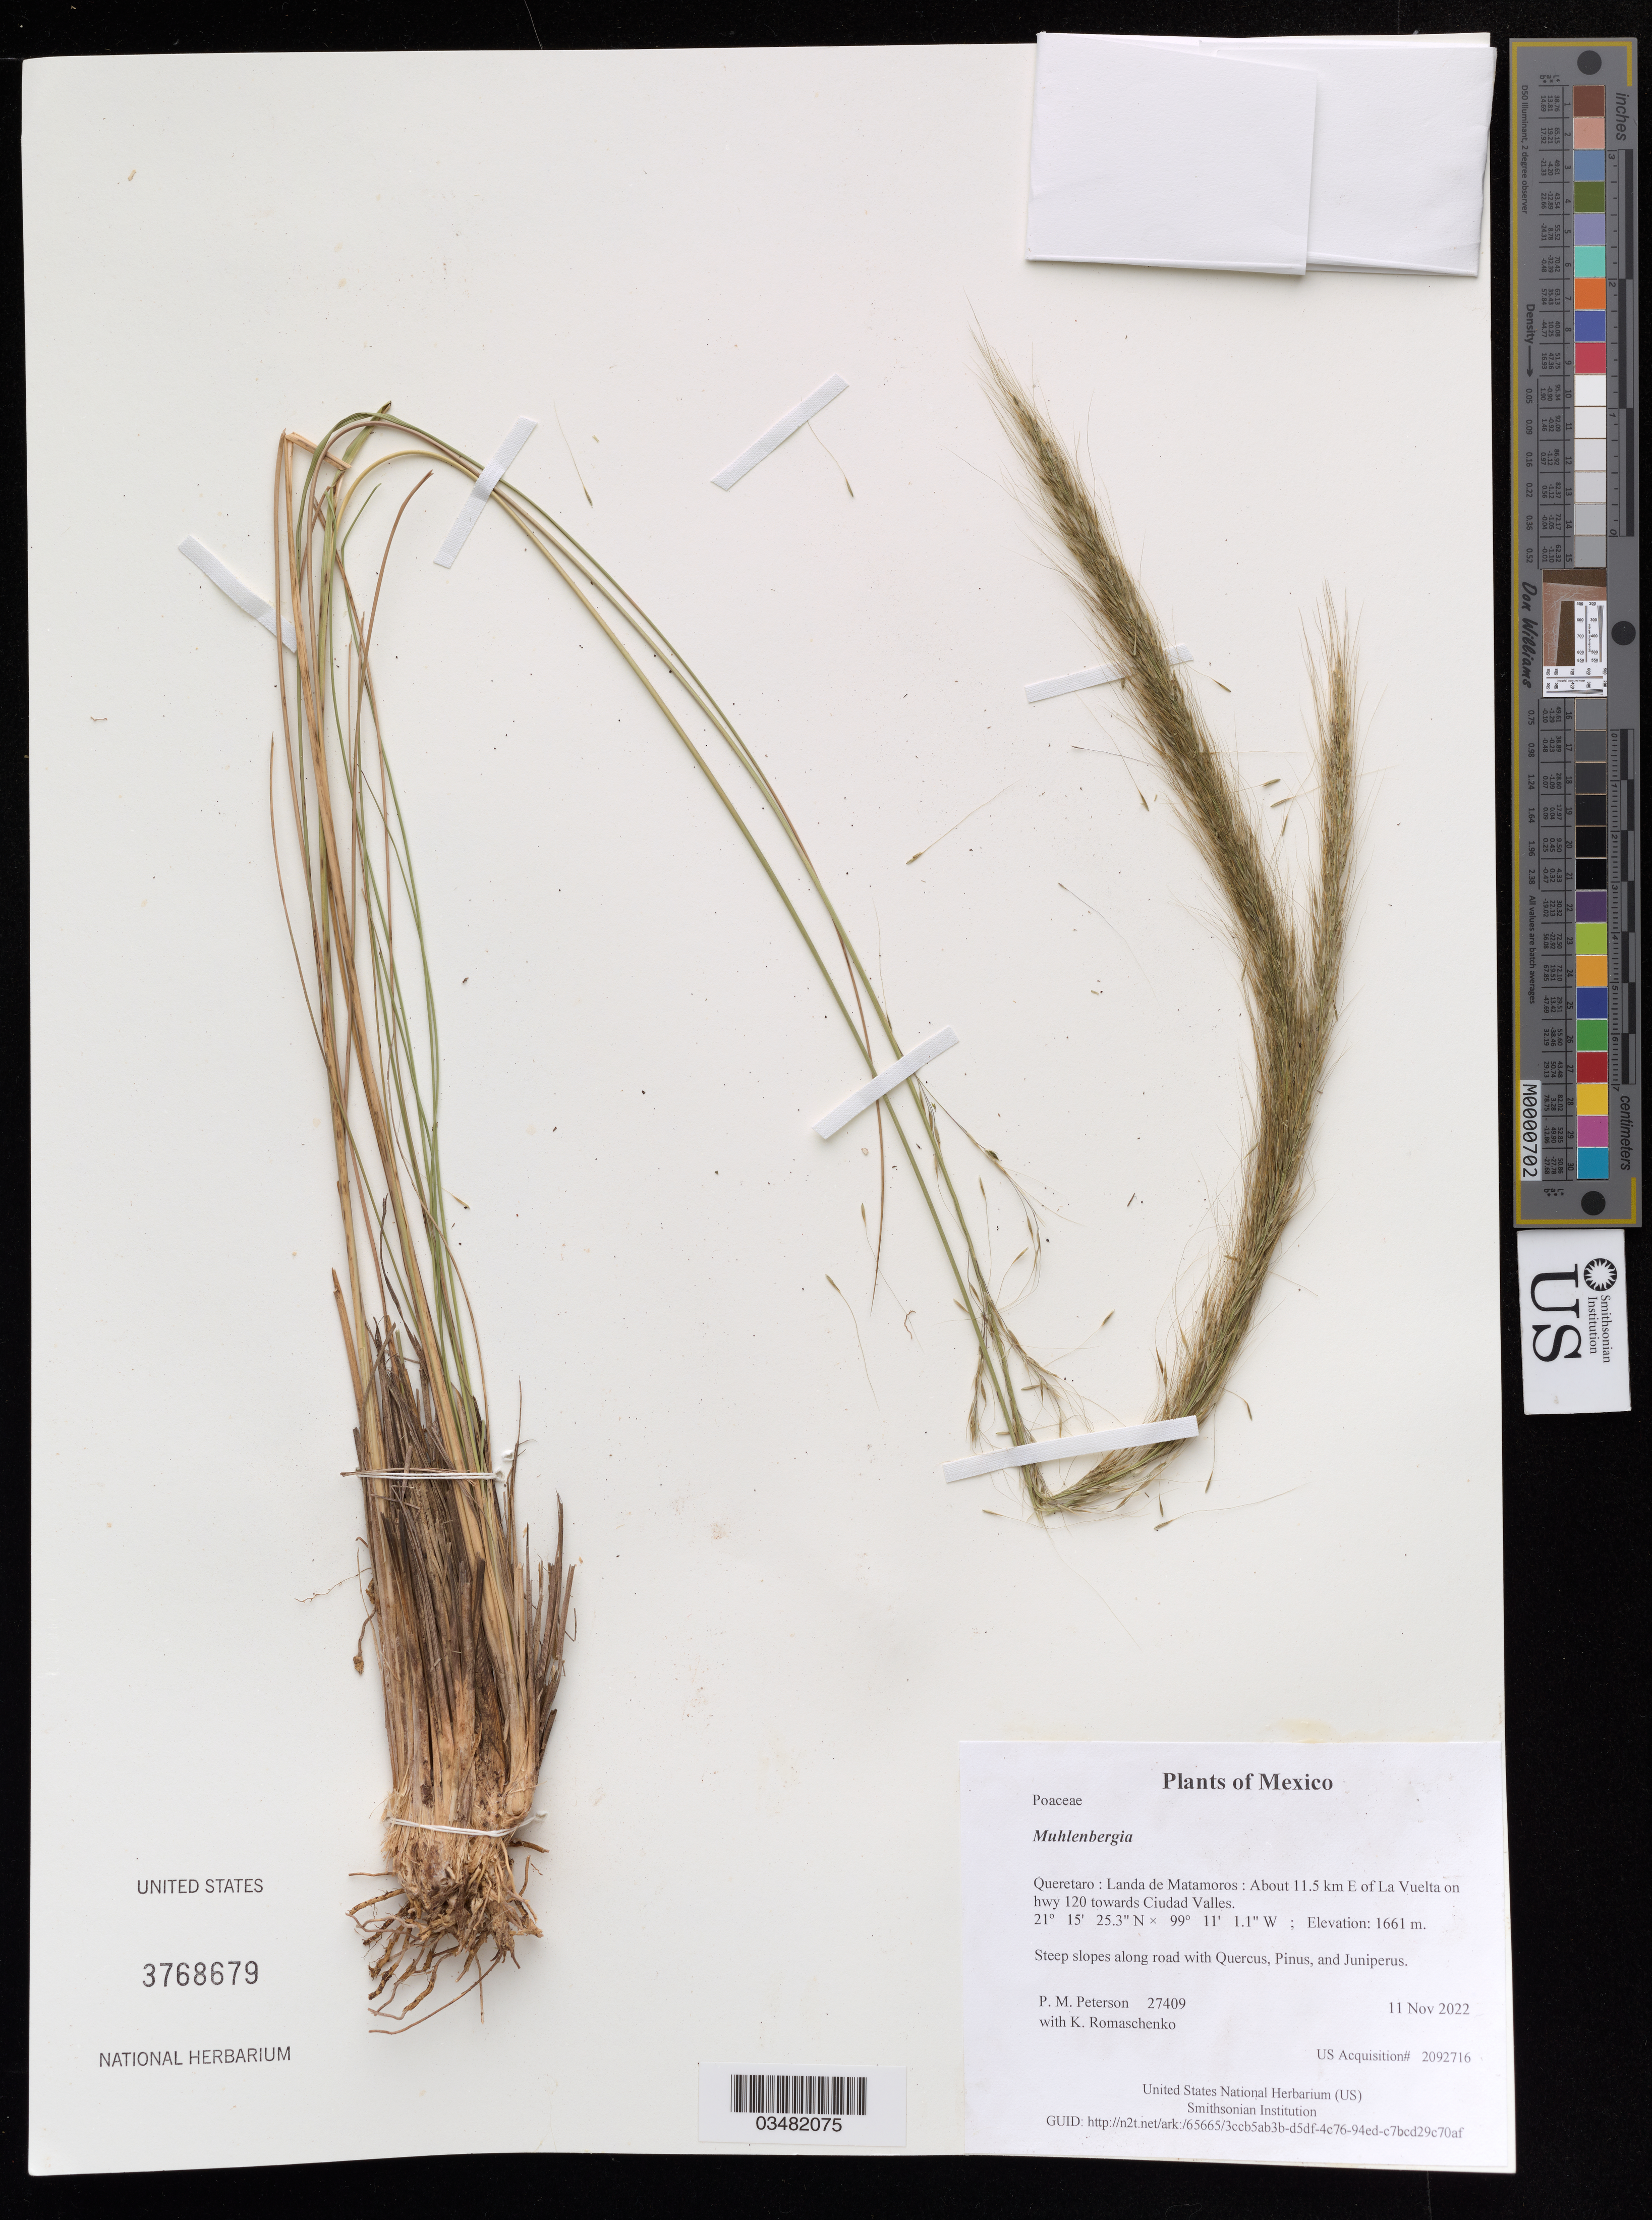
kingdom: Plantae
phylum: Tracheophyta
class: Liliopsida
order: Poales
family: Poaceae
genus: Muhlenbergia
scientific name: Muhlenbergia sp.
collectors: P. M. Peterson & K. Romaschenko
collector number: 27409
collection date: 2022-11-11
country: México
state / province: Queretaro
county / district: Landa de Matamoros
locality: About 11.5 km E of La Vuelta on hwy 120 towards Ciudad Valles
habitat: Steep slopes along road with Quercus, Pinus, and Juniperus.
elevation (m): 1661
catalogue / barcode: US 3768679